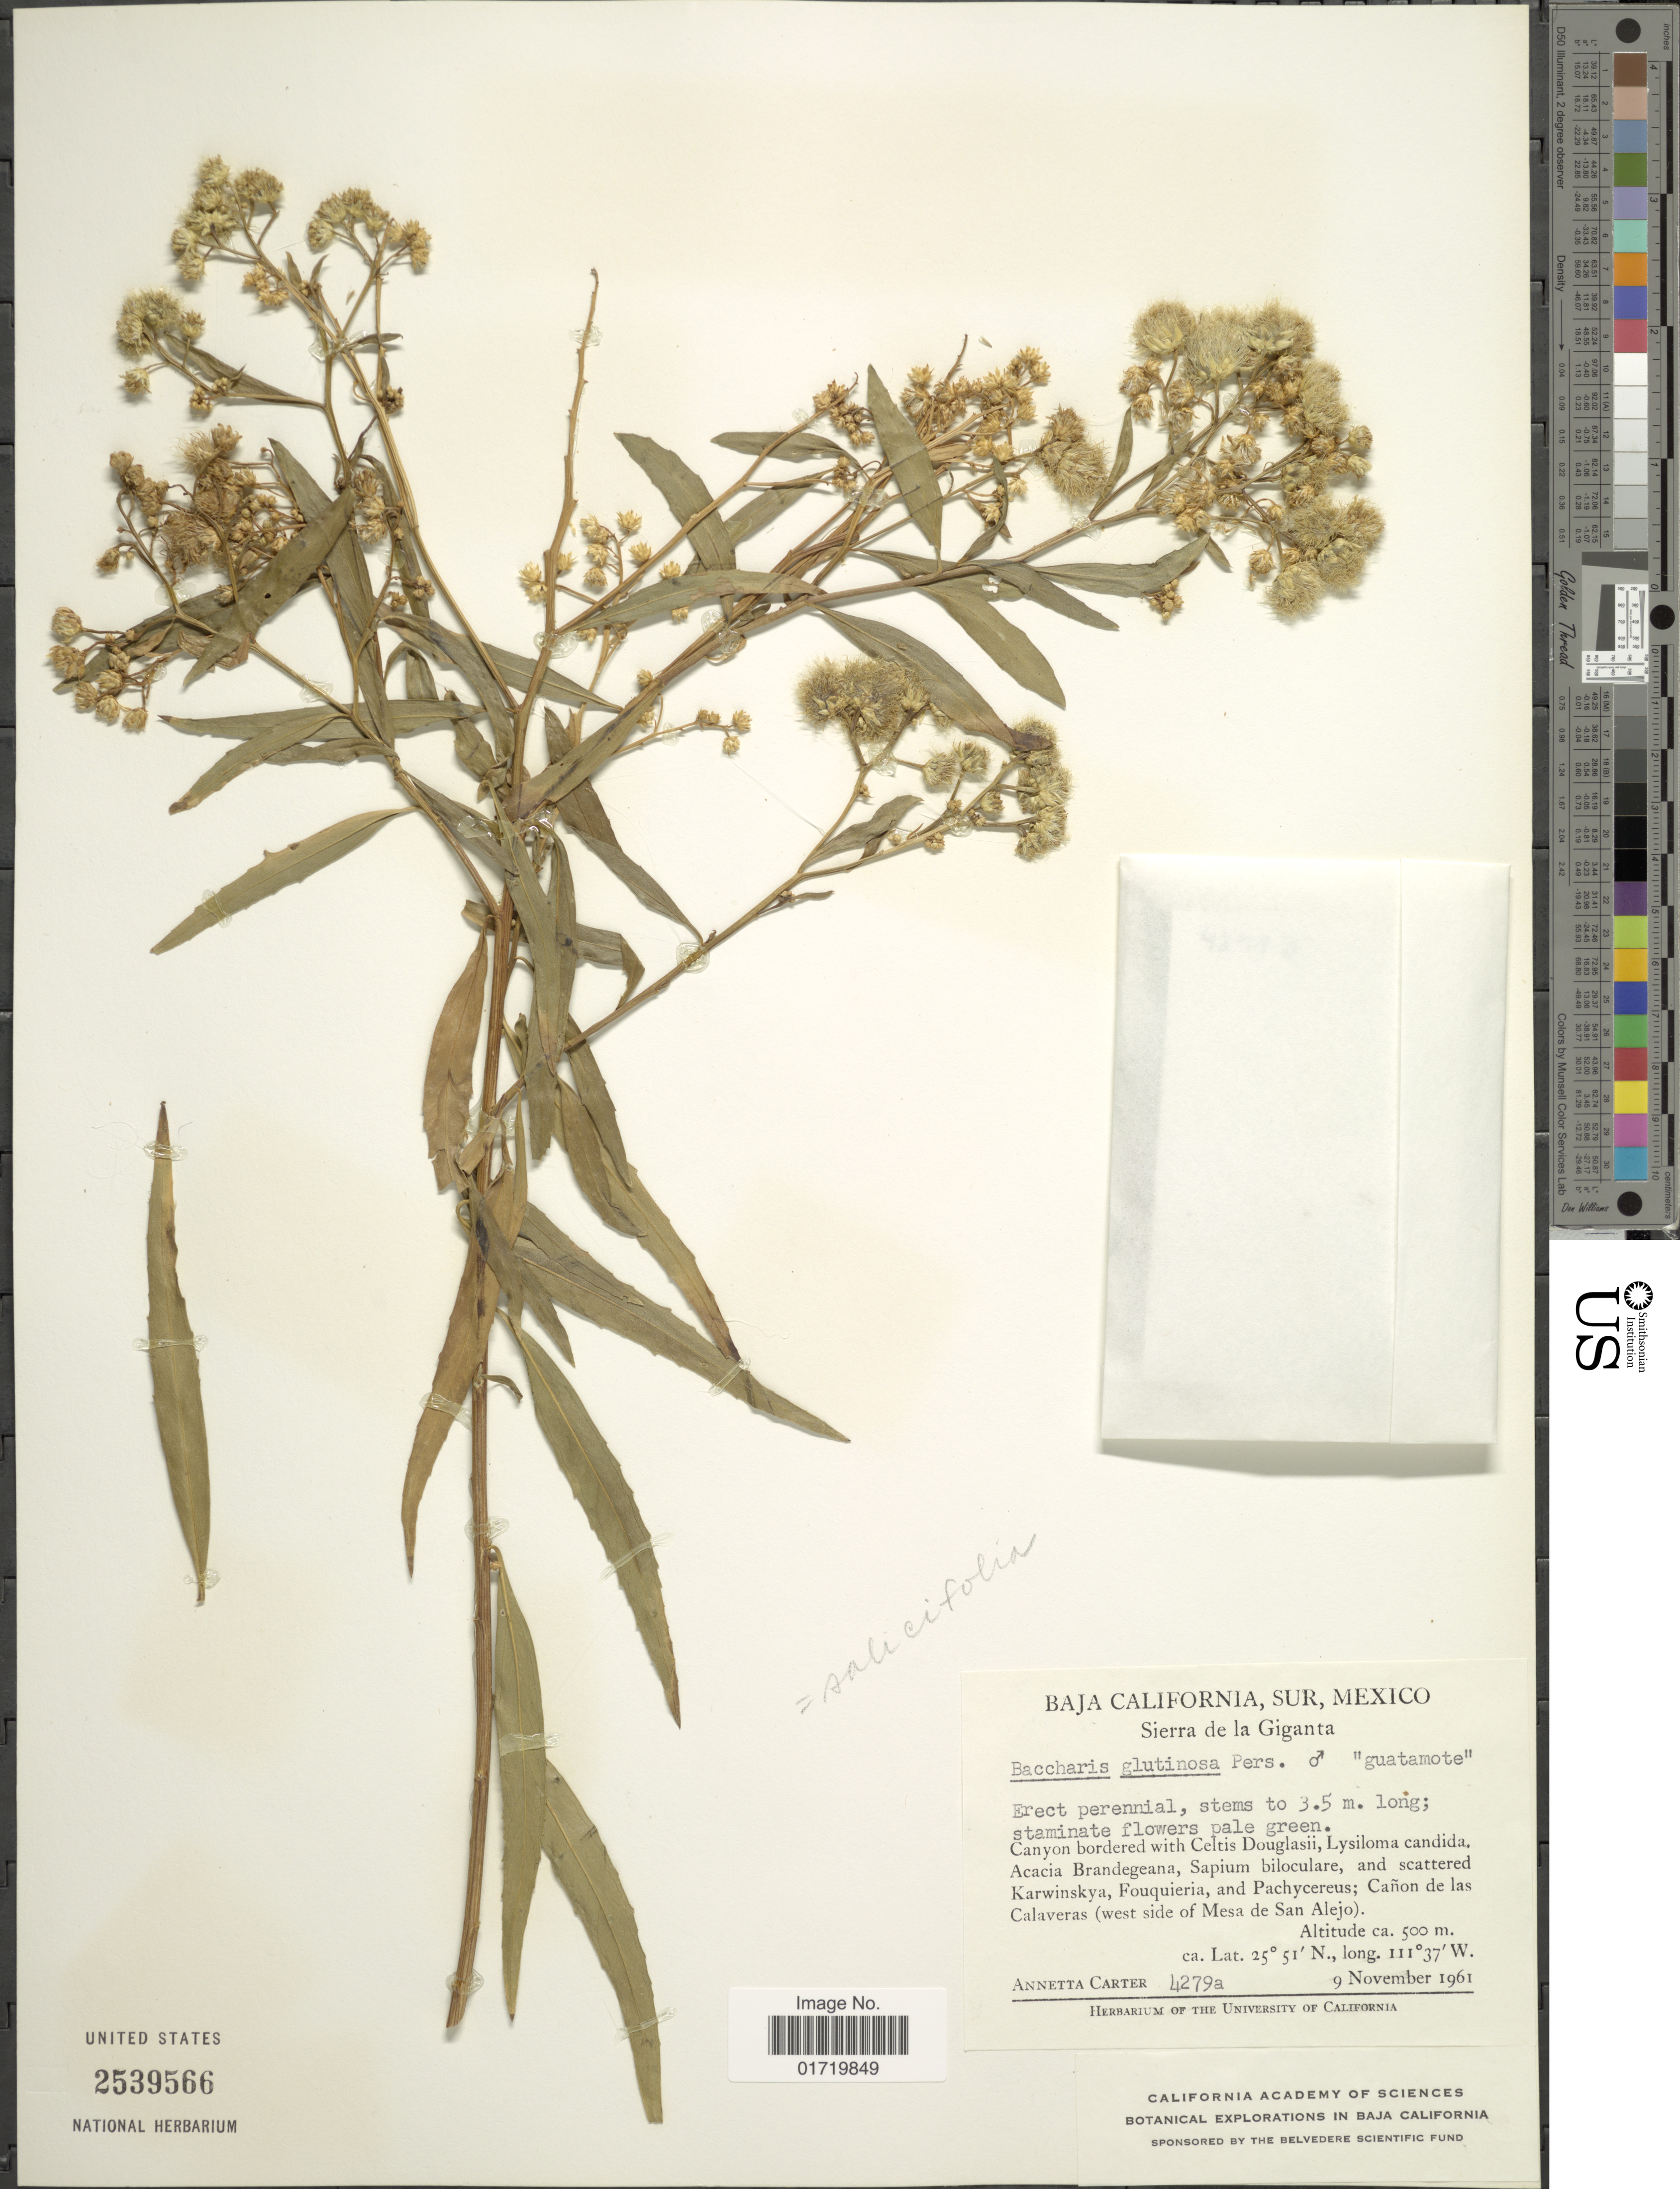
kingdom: Plantae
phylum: Tracheophyta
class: Magnoliopsida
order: Asterales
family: Asteraceae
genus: Baccharis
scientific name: Baccharis salicifolia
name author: (Ruiz & Pav.) Pers.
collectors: A. M. Carter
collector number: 4279a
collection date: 1961-11-09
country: Mexico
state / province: Baja California Sur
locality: Baja California, Sur, Sierra de la Giganta, Canon de las Calaveras (west side of Mesa de San Alejo)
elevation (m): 500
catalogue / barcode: US 2539566